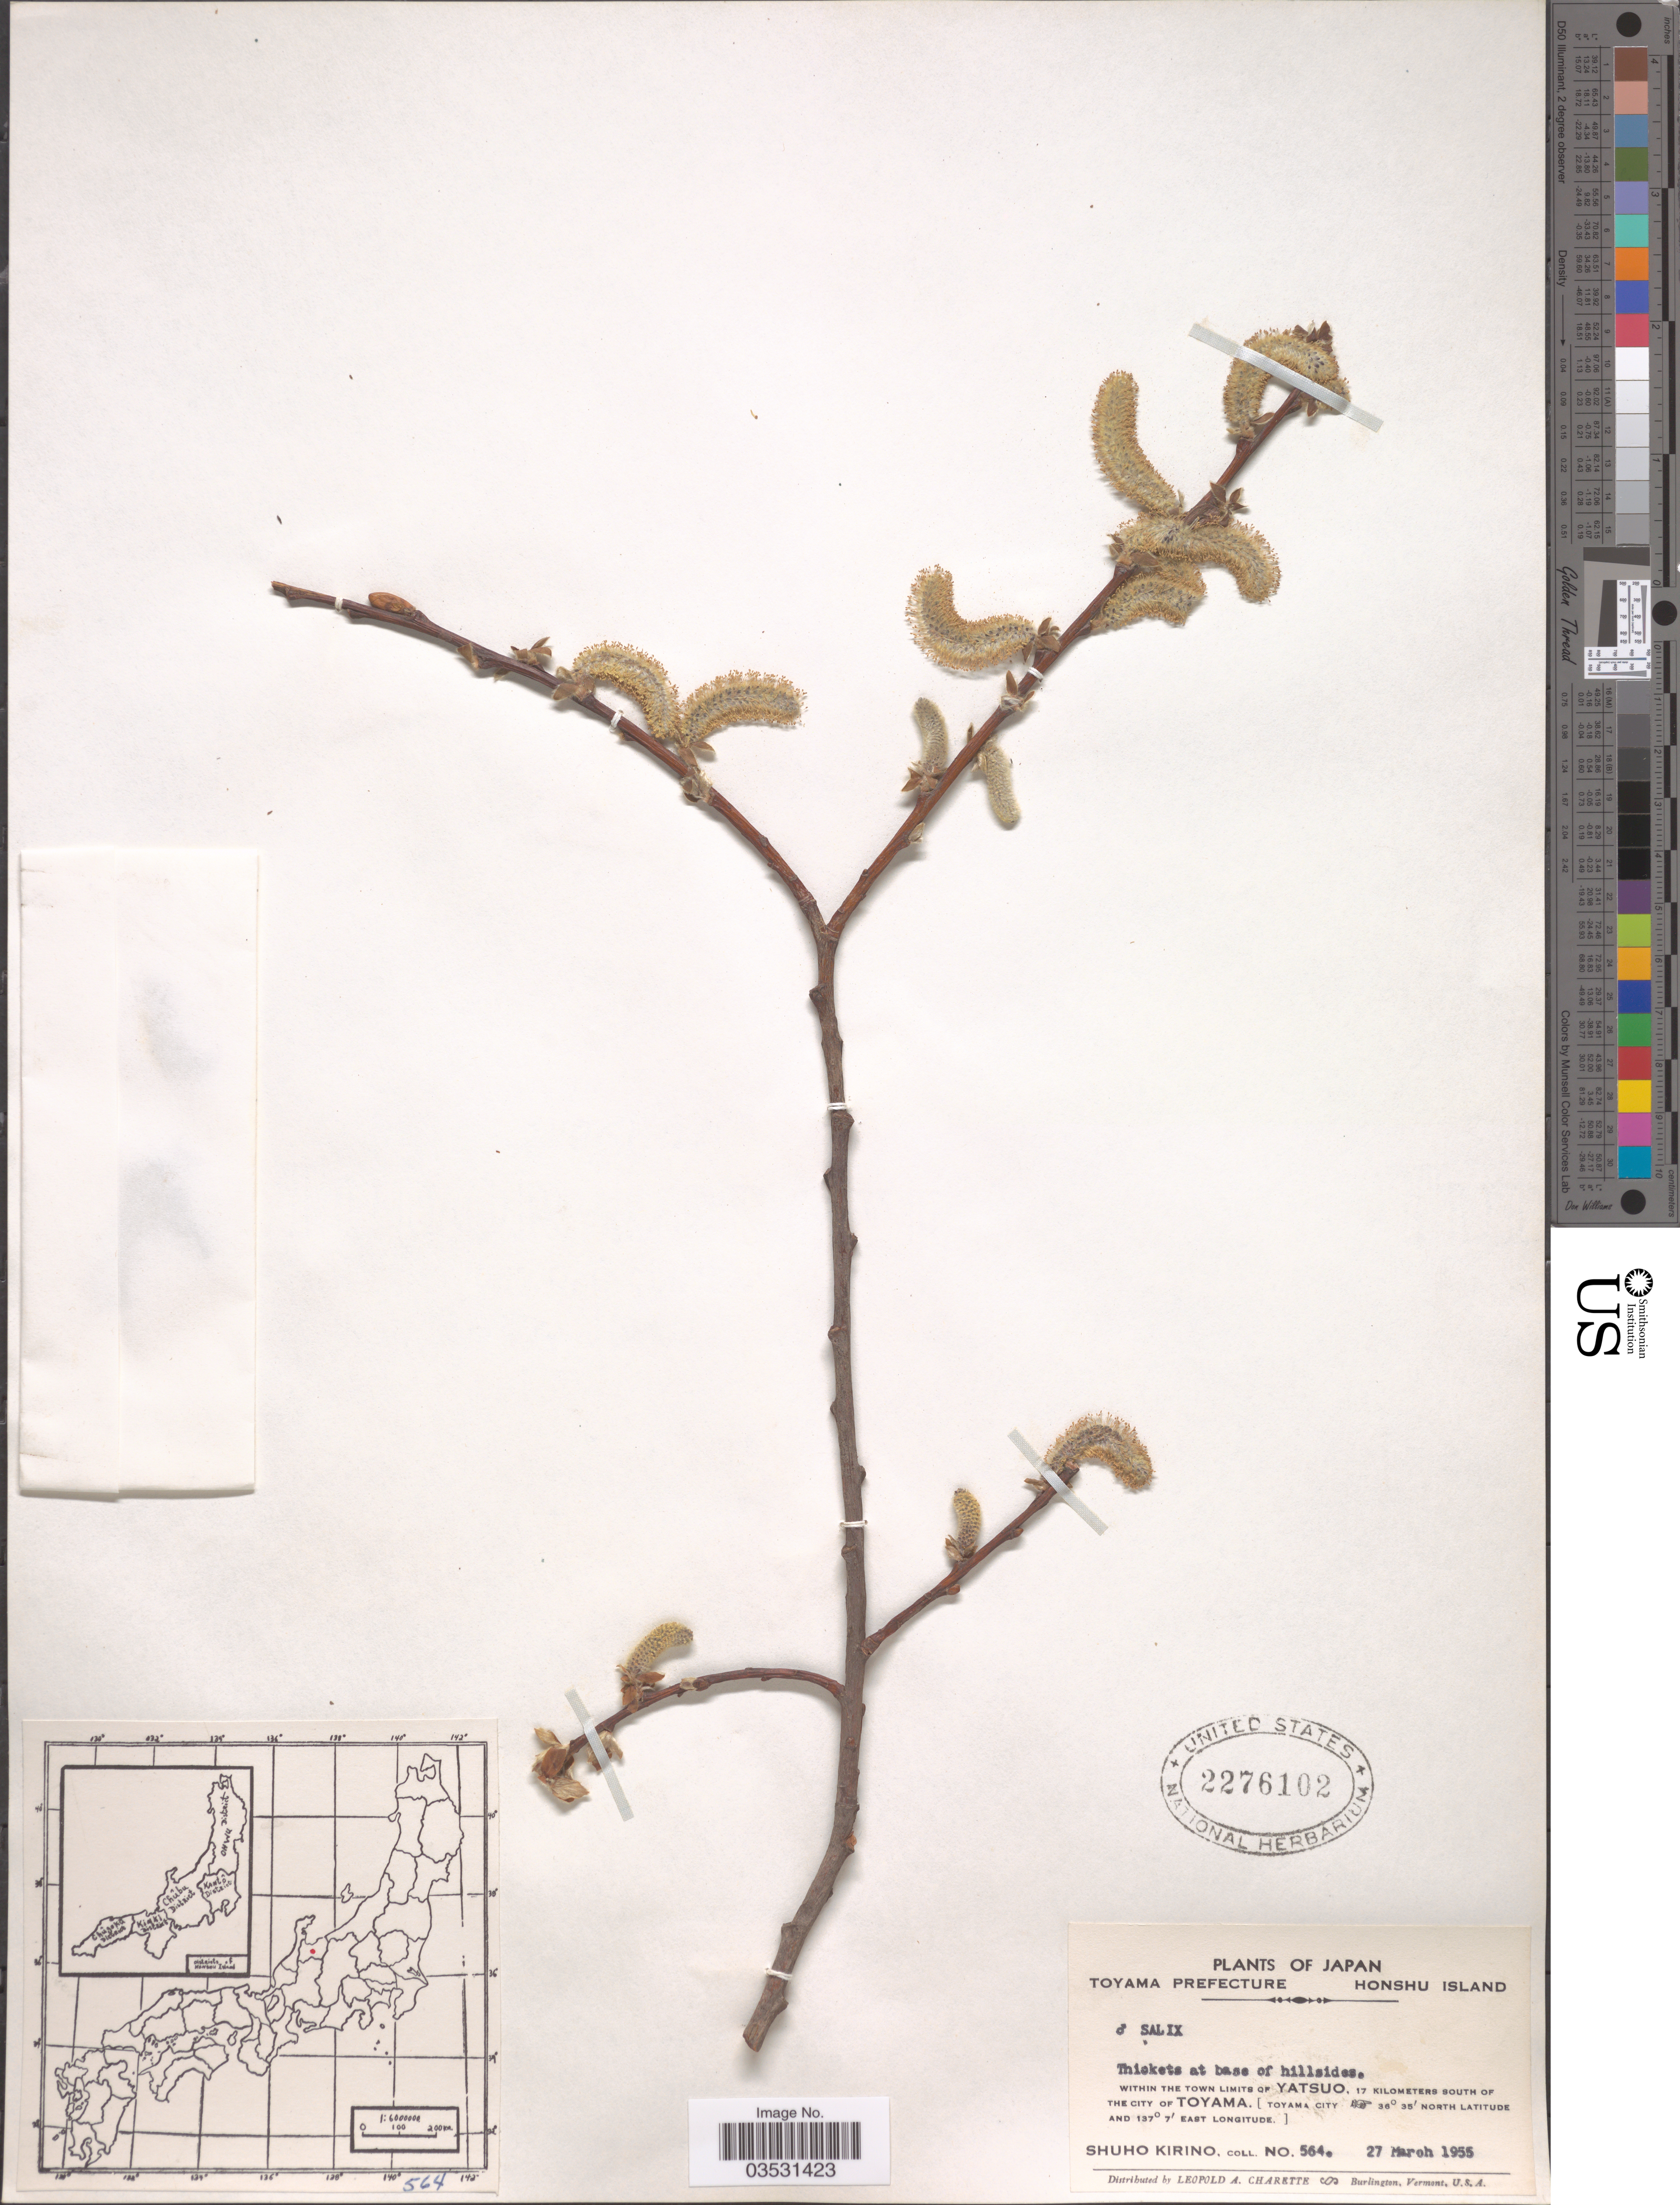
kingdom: Plantae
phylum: Tracheophyta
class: Magnoliopsida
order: Malpighiales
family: Salicaceae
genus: Salix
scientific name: Salix cordata x S. sericea Marshall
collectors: S. Kirino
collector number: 564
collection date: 1955-03-27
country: Japan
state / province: Toyama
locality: Toyama Prefecture, Honshu Island. Within the town limits of Yatsuo, 17 kilometers south of the city Toyama.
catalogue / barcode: US 2276102